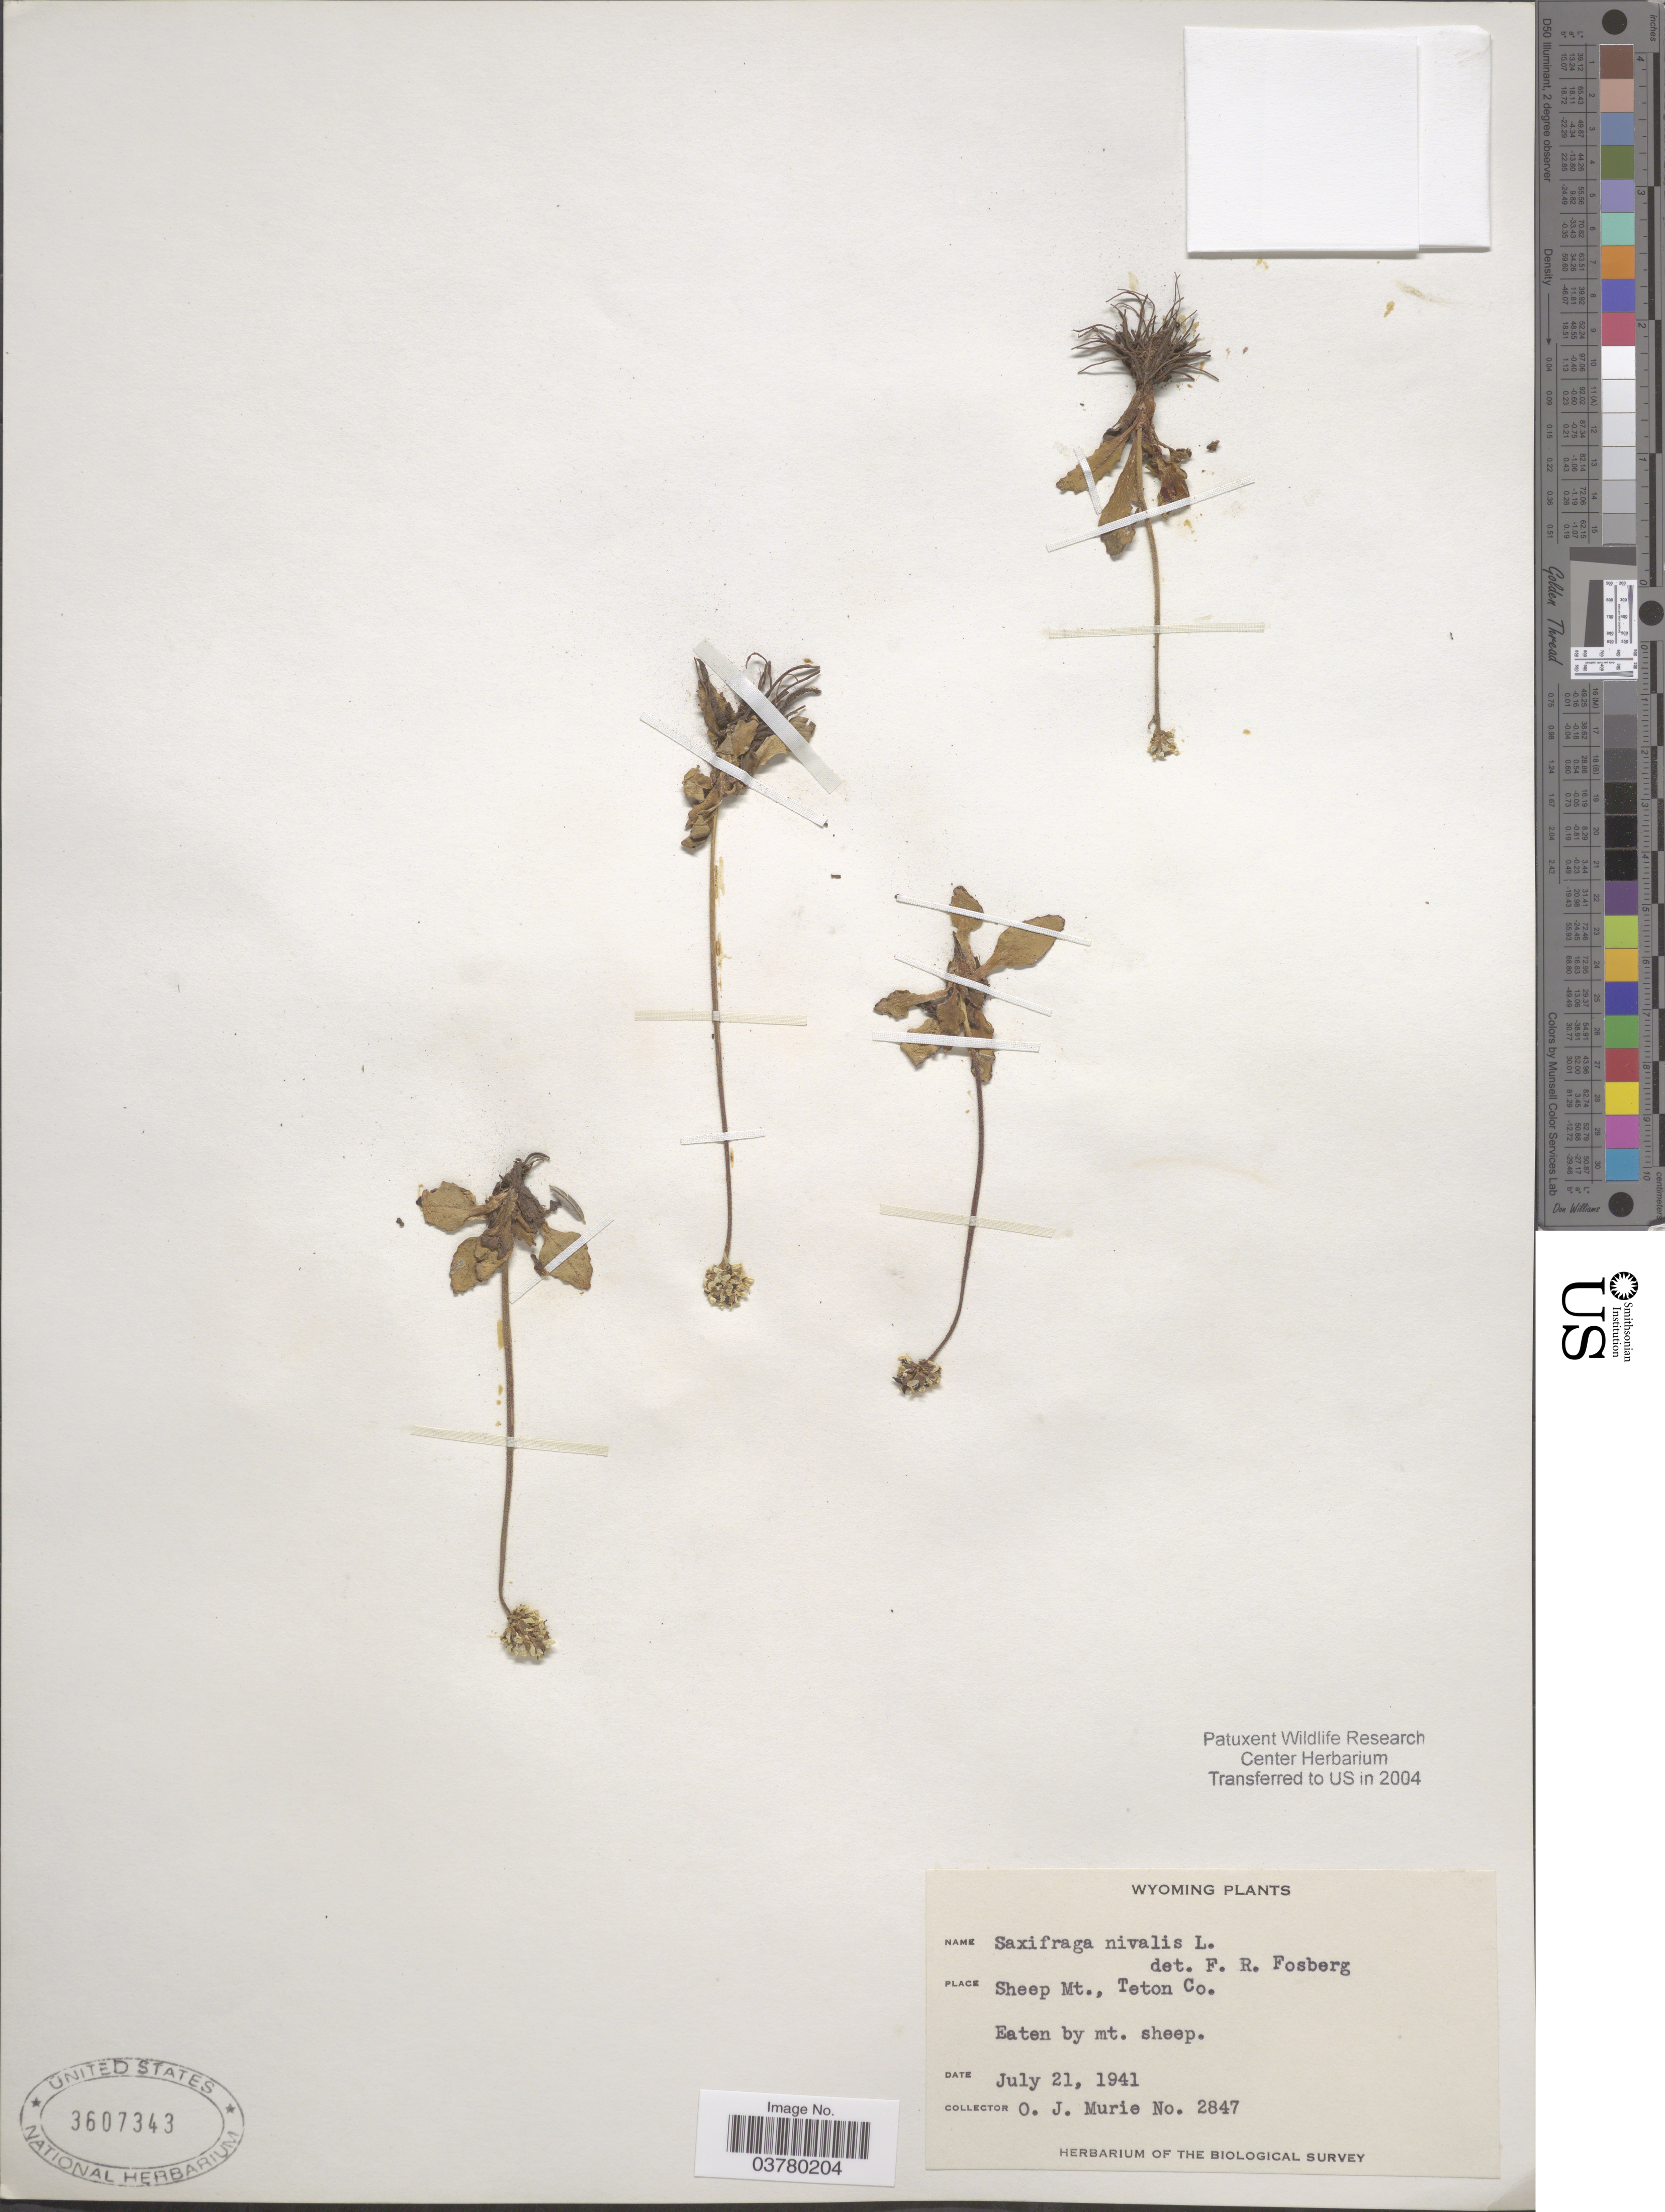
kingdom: Plantae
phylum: Tracheophyta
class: Magnoliopsida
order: Saxifragales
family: Saxifragaceae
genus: Micranthes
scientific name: Micranthes nivalis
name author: (L.) Small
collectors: O. Murie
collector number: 2847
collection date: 1941-07-21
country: United States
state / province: Wyoming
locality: Sheep Mt., Teton Co. The Biological Survey.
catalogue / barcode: US 3607343